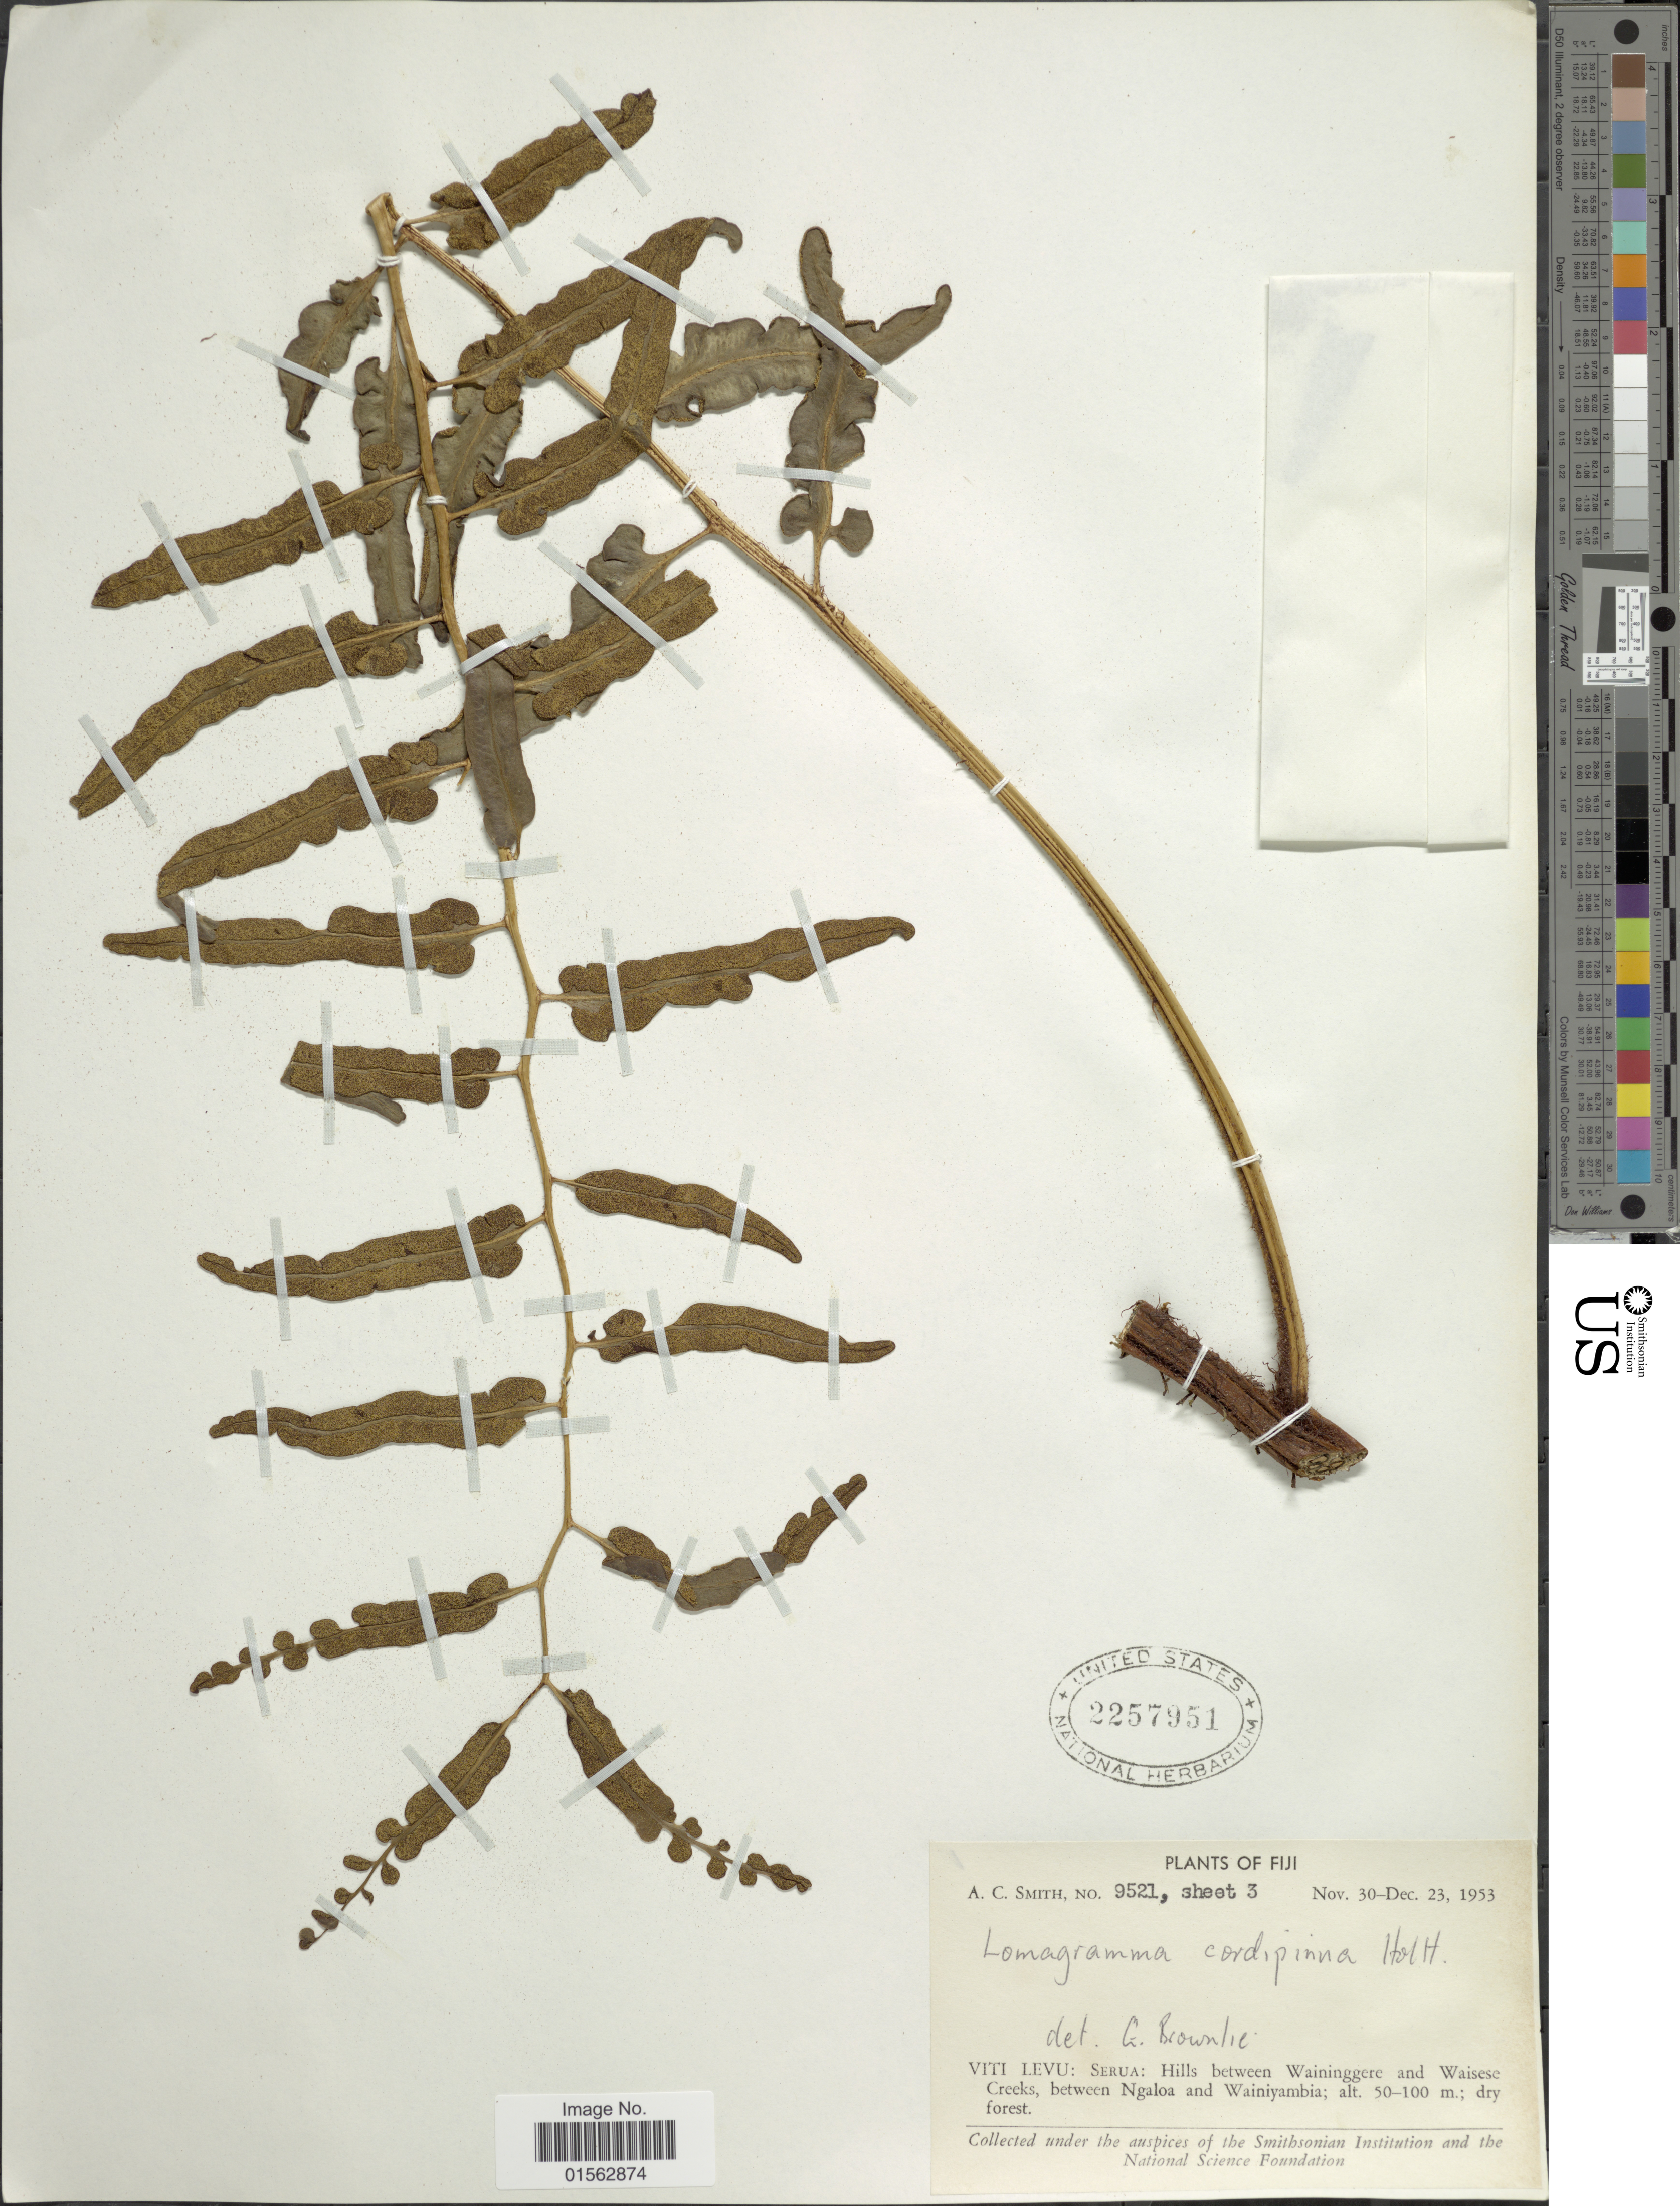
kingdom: Plantae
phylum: Tracheophyta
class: Polypodiopsida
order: Polypodiales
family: Dryopteridaceae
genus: Lomagramma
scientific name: Lomagramma cordipinna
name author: Holttum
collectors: A. C. Smith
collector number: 9521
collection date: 1953-11-30/1953-12-23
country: Fiji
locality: Fiji, Viti Levu: Serua: Hills between Waninggere and Waisese Creeks, between Ngaloa and Wainiyambia; dry forest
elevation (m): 50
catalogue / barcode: US 2257951